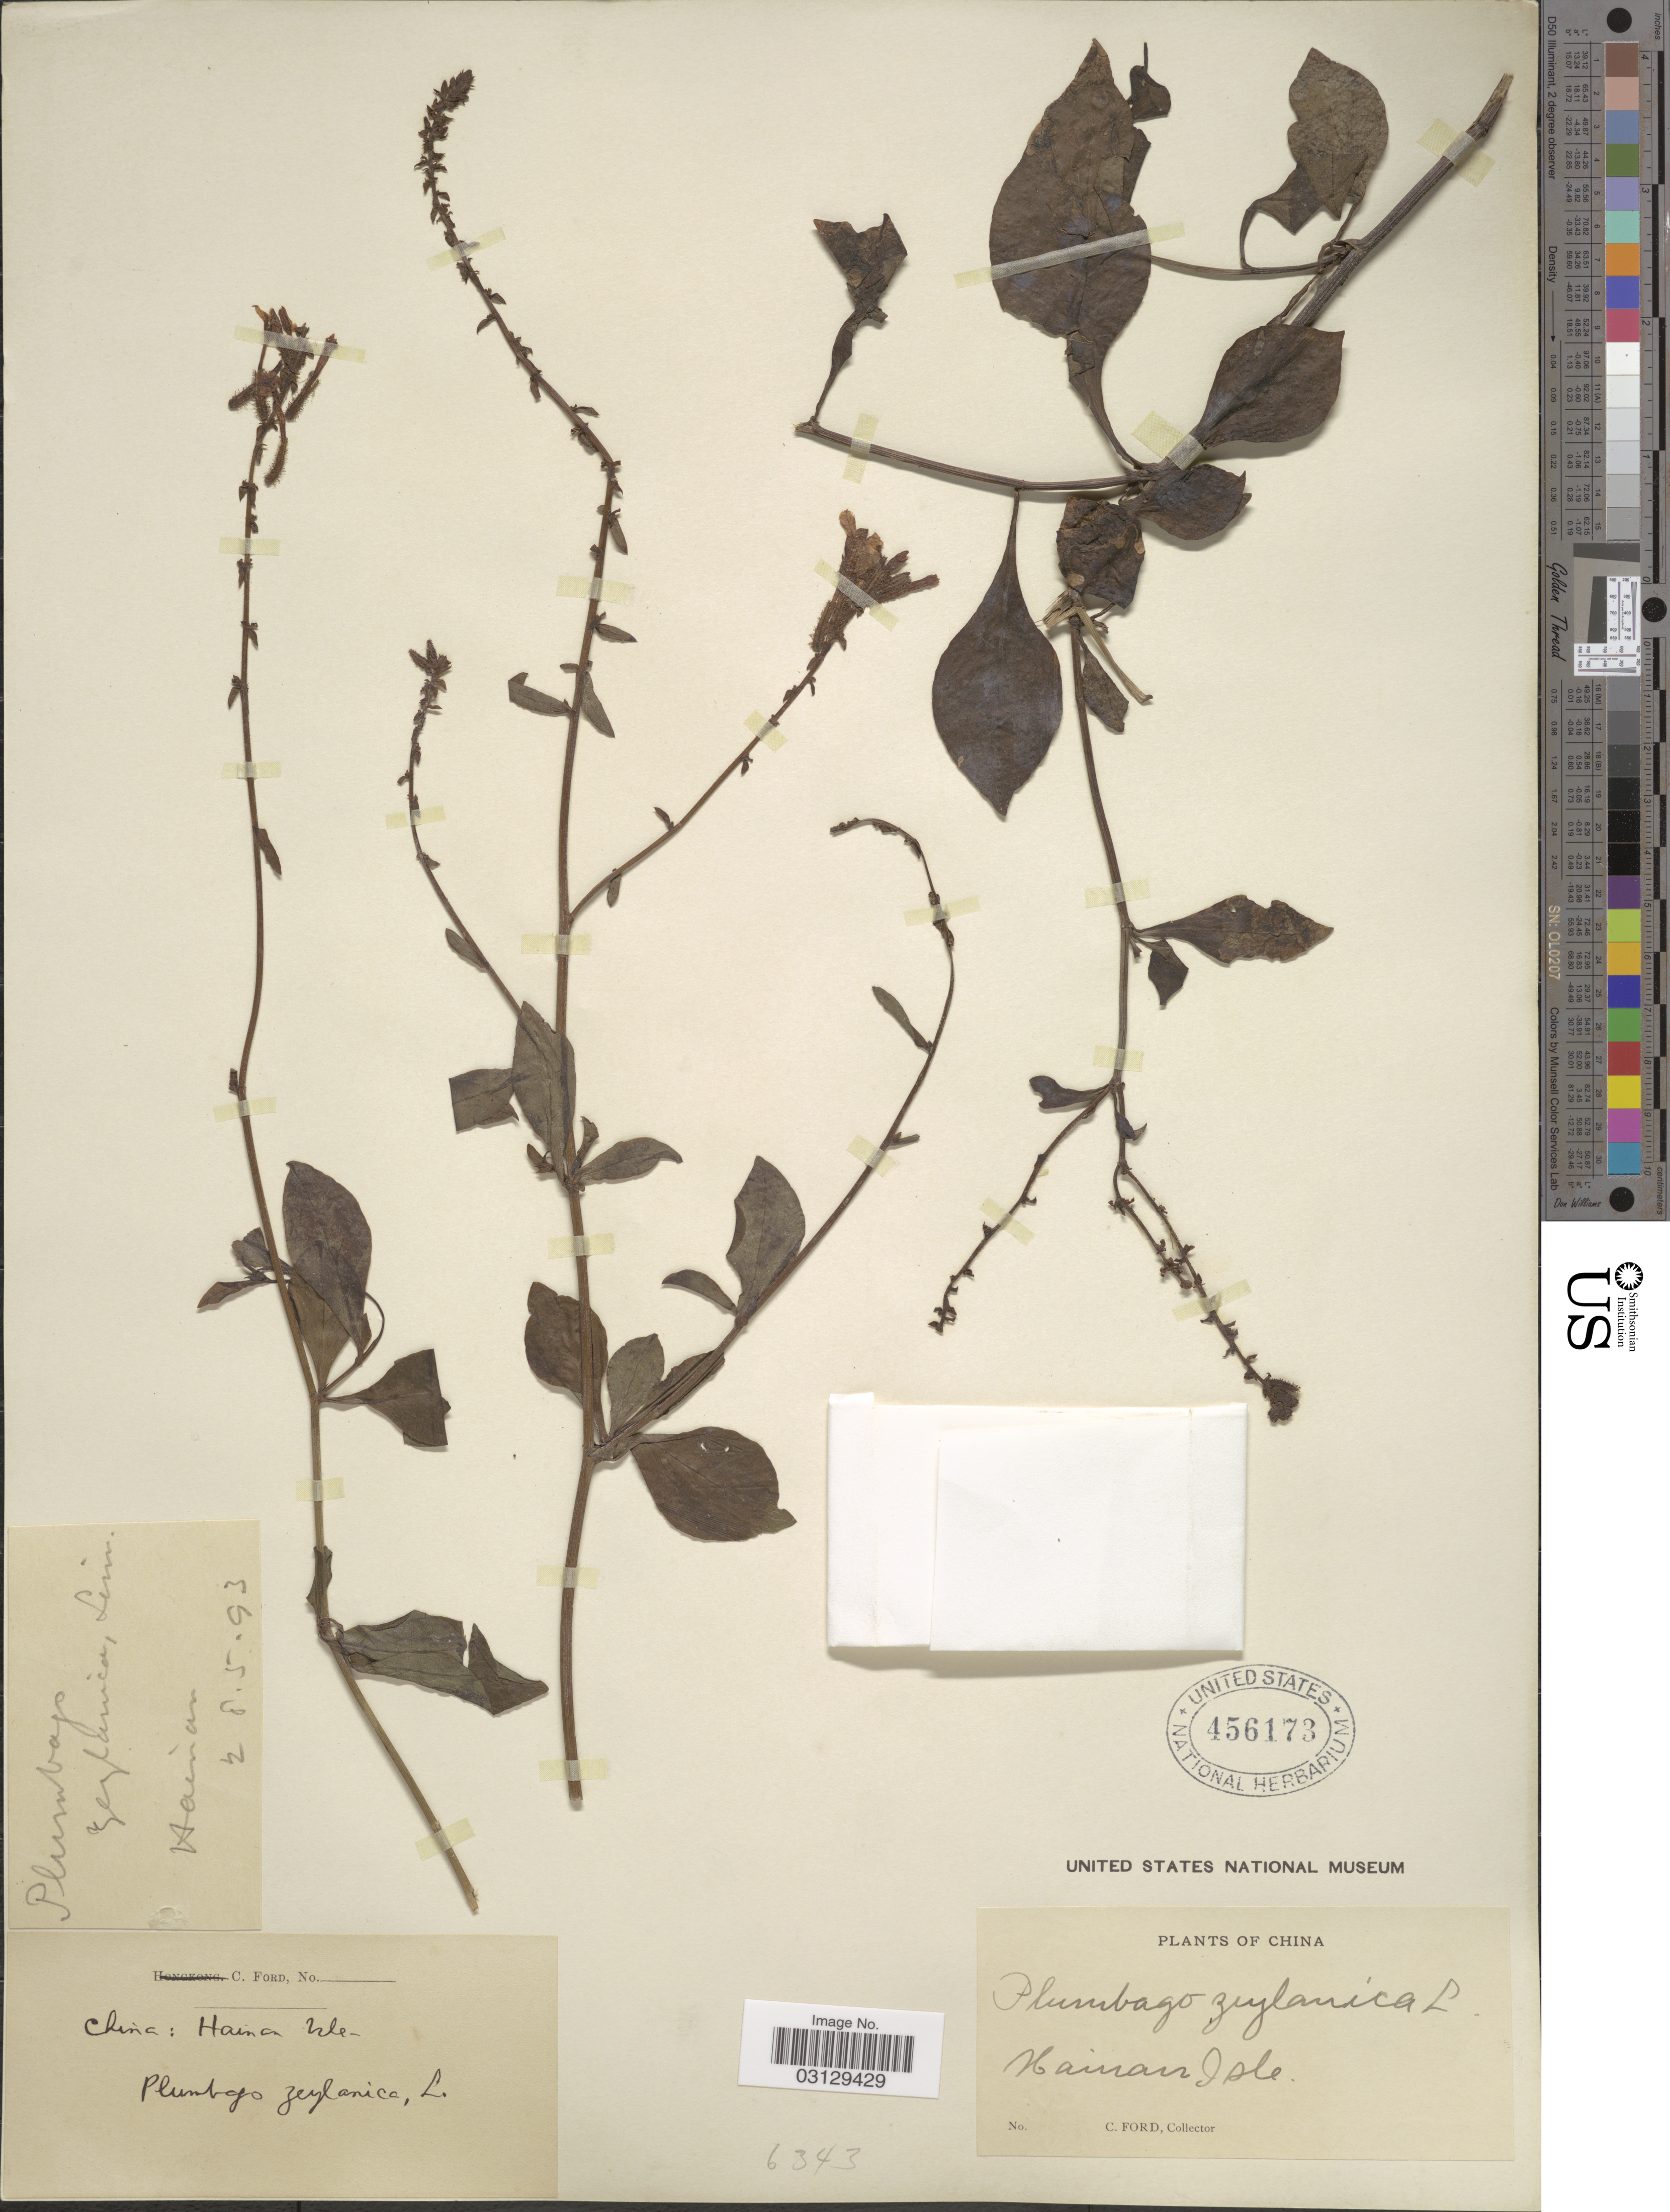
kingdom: Plantae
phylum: Tracheophyta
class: Magnoliopsida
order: Caryophyllales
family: Plumbaginaceae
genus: Plumbago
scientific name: Plumbago zeylanica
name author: L.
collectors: C. Ford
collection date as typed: Transcribed d/m/y: 28/5/93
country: China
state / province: Hainan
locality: Hainan Isle.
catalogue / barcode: US 456173